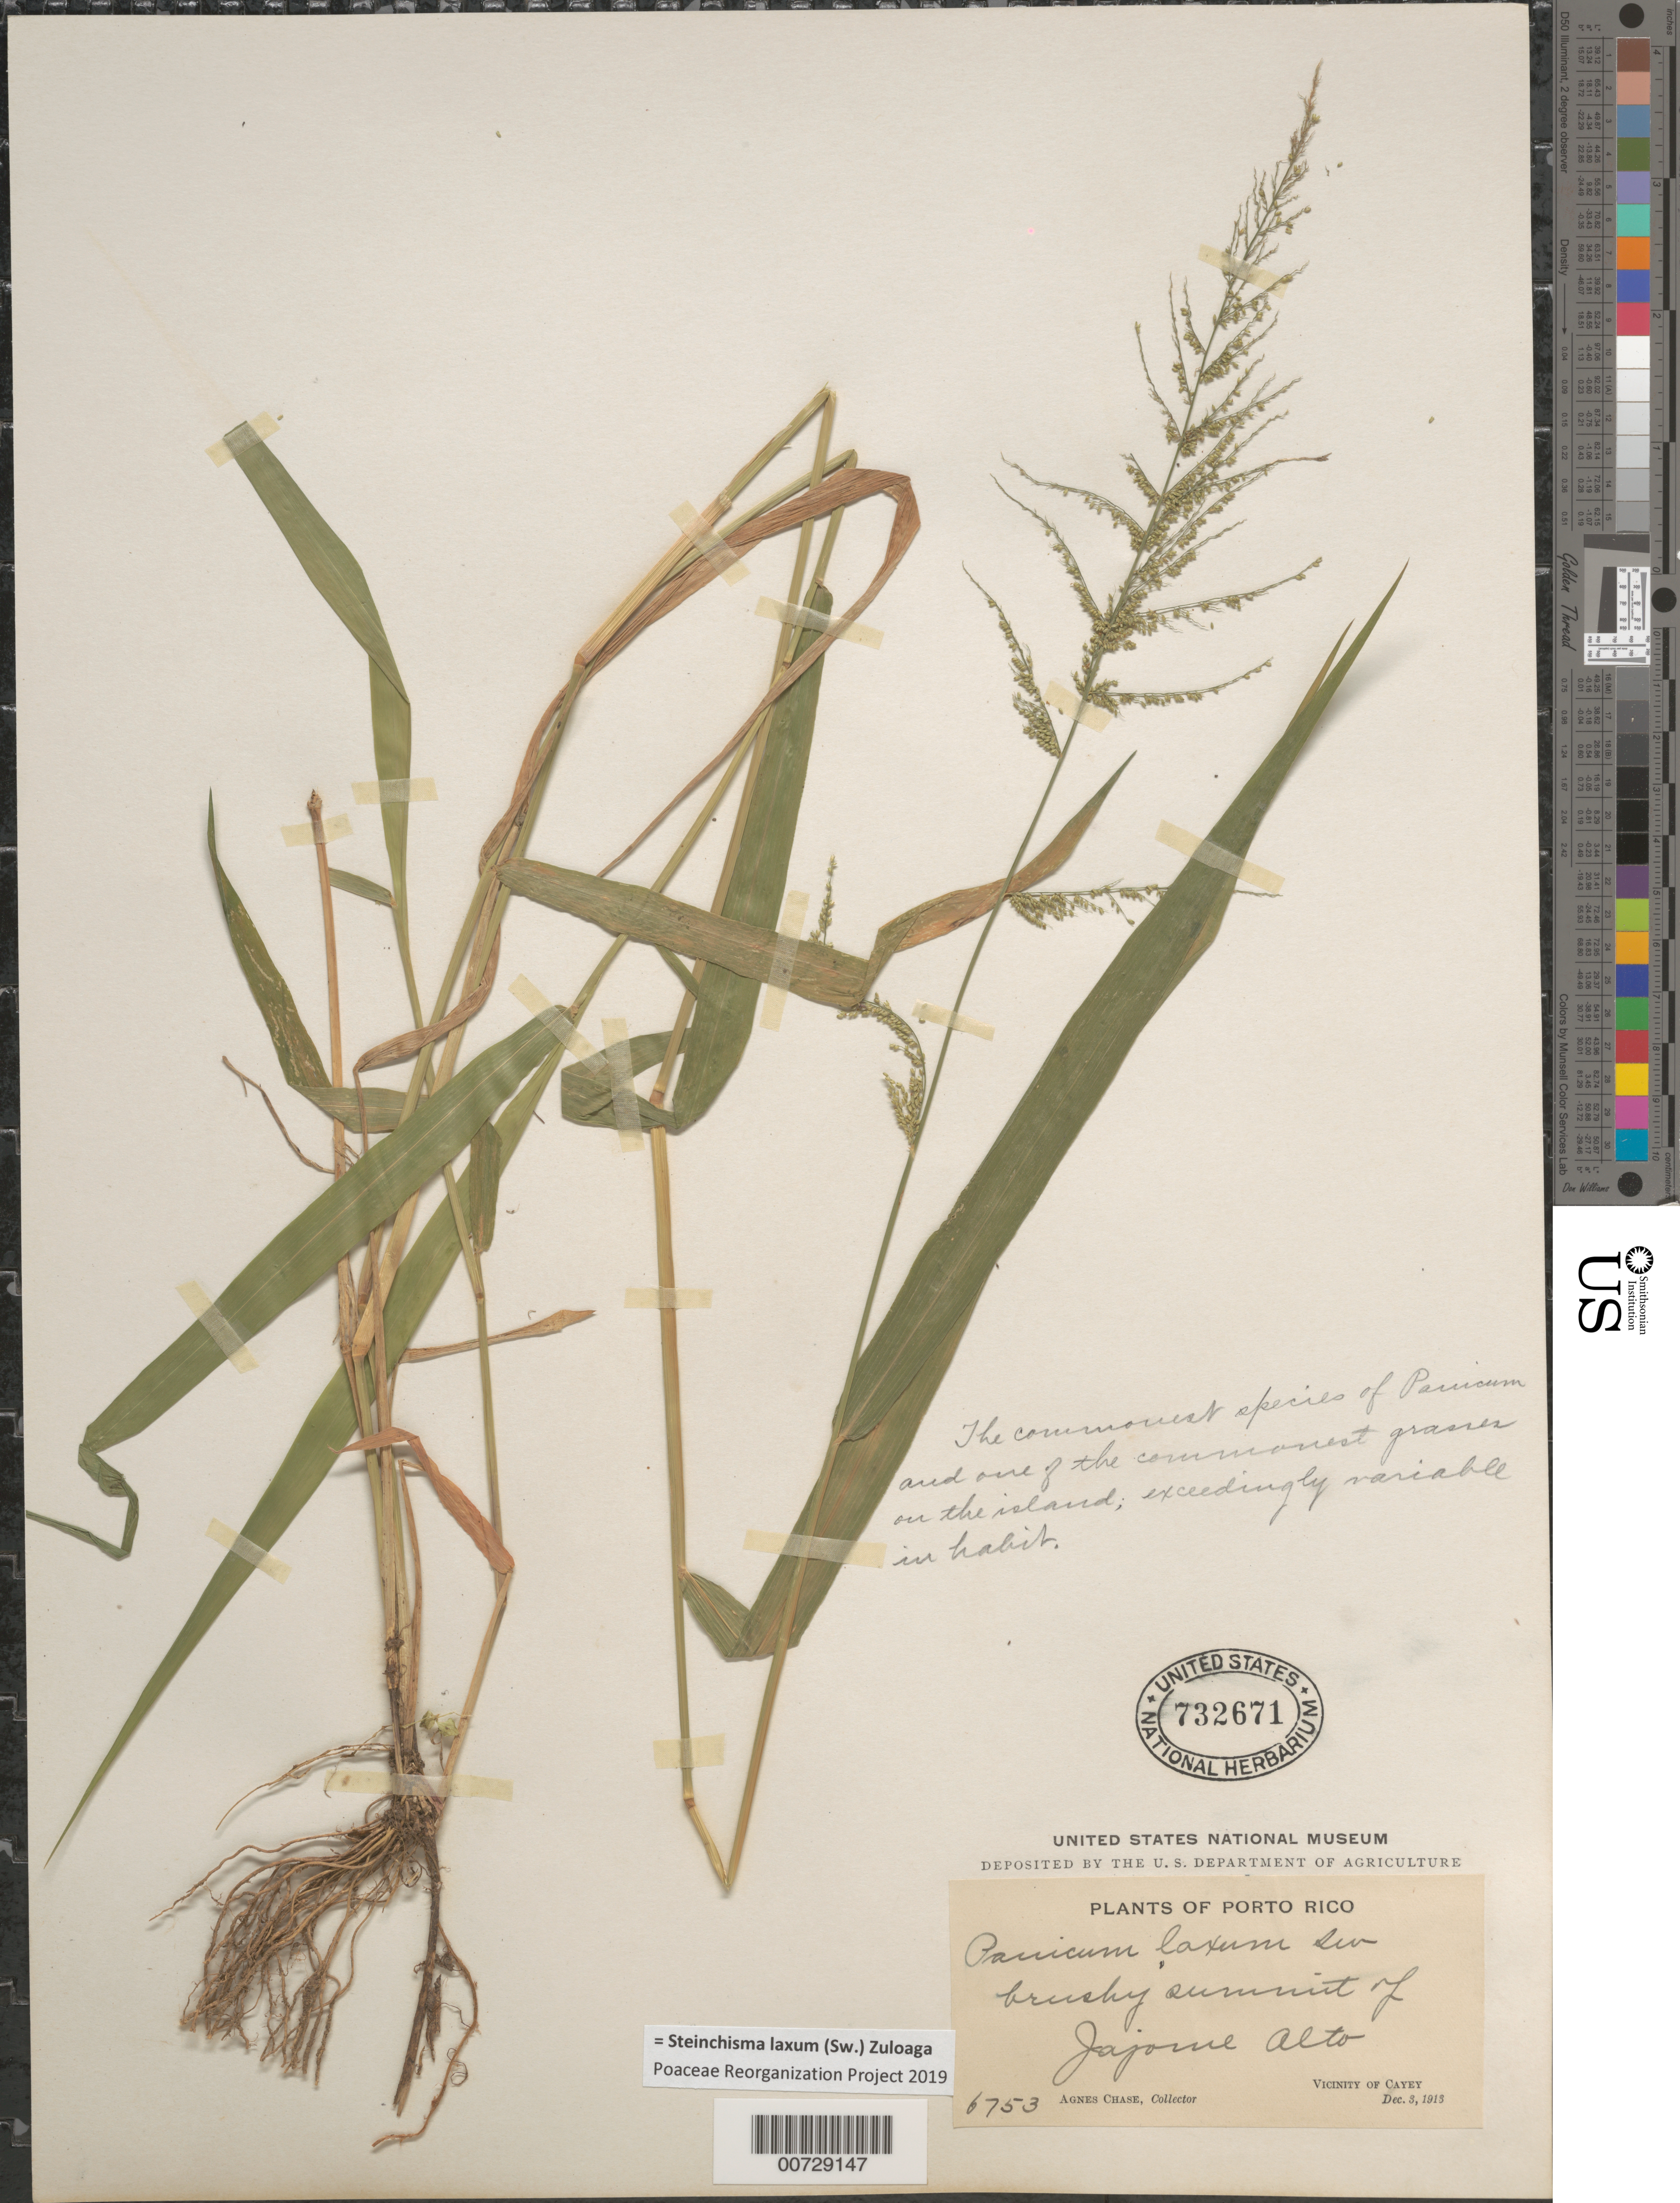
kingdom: Plantae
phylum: Tracheophyta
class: Liliopsida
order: Poales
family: Poaceae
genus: Steinchisma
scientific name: Steinchisma laxum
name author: (Sw.) Zuloaga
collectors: A. Chase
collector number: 6753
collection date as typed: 03 Dec 1913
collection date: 1913-12-03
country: Puerto Rico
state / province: Cayey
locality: Jajome Alto, summit of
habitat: Brushy summit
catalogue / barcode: US 732671